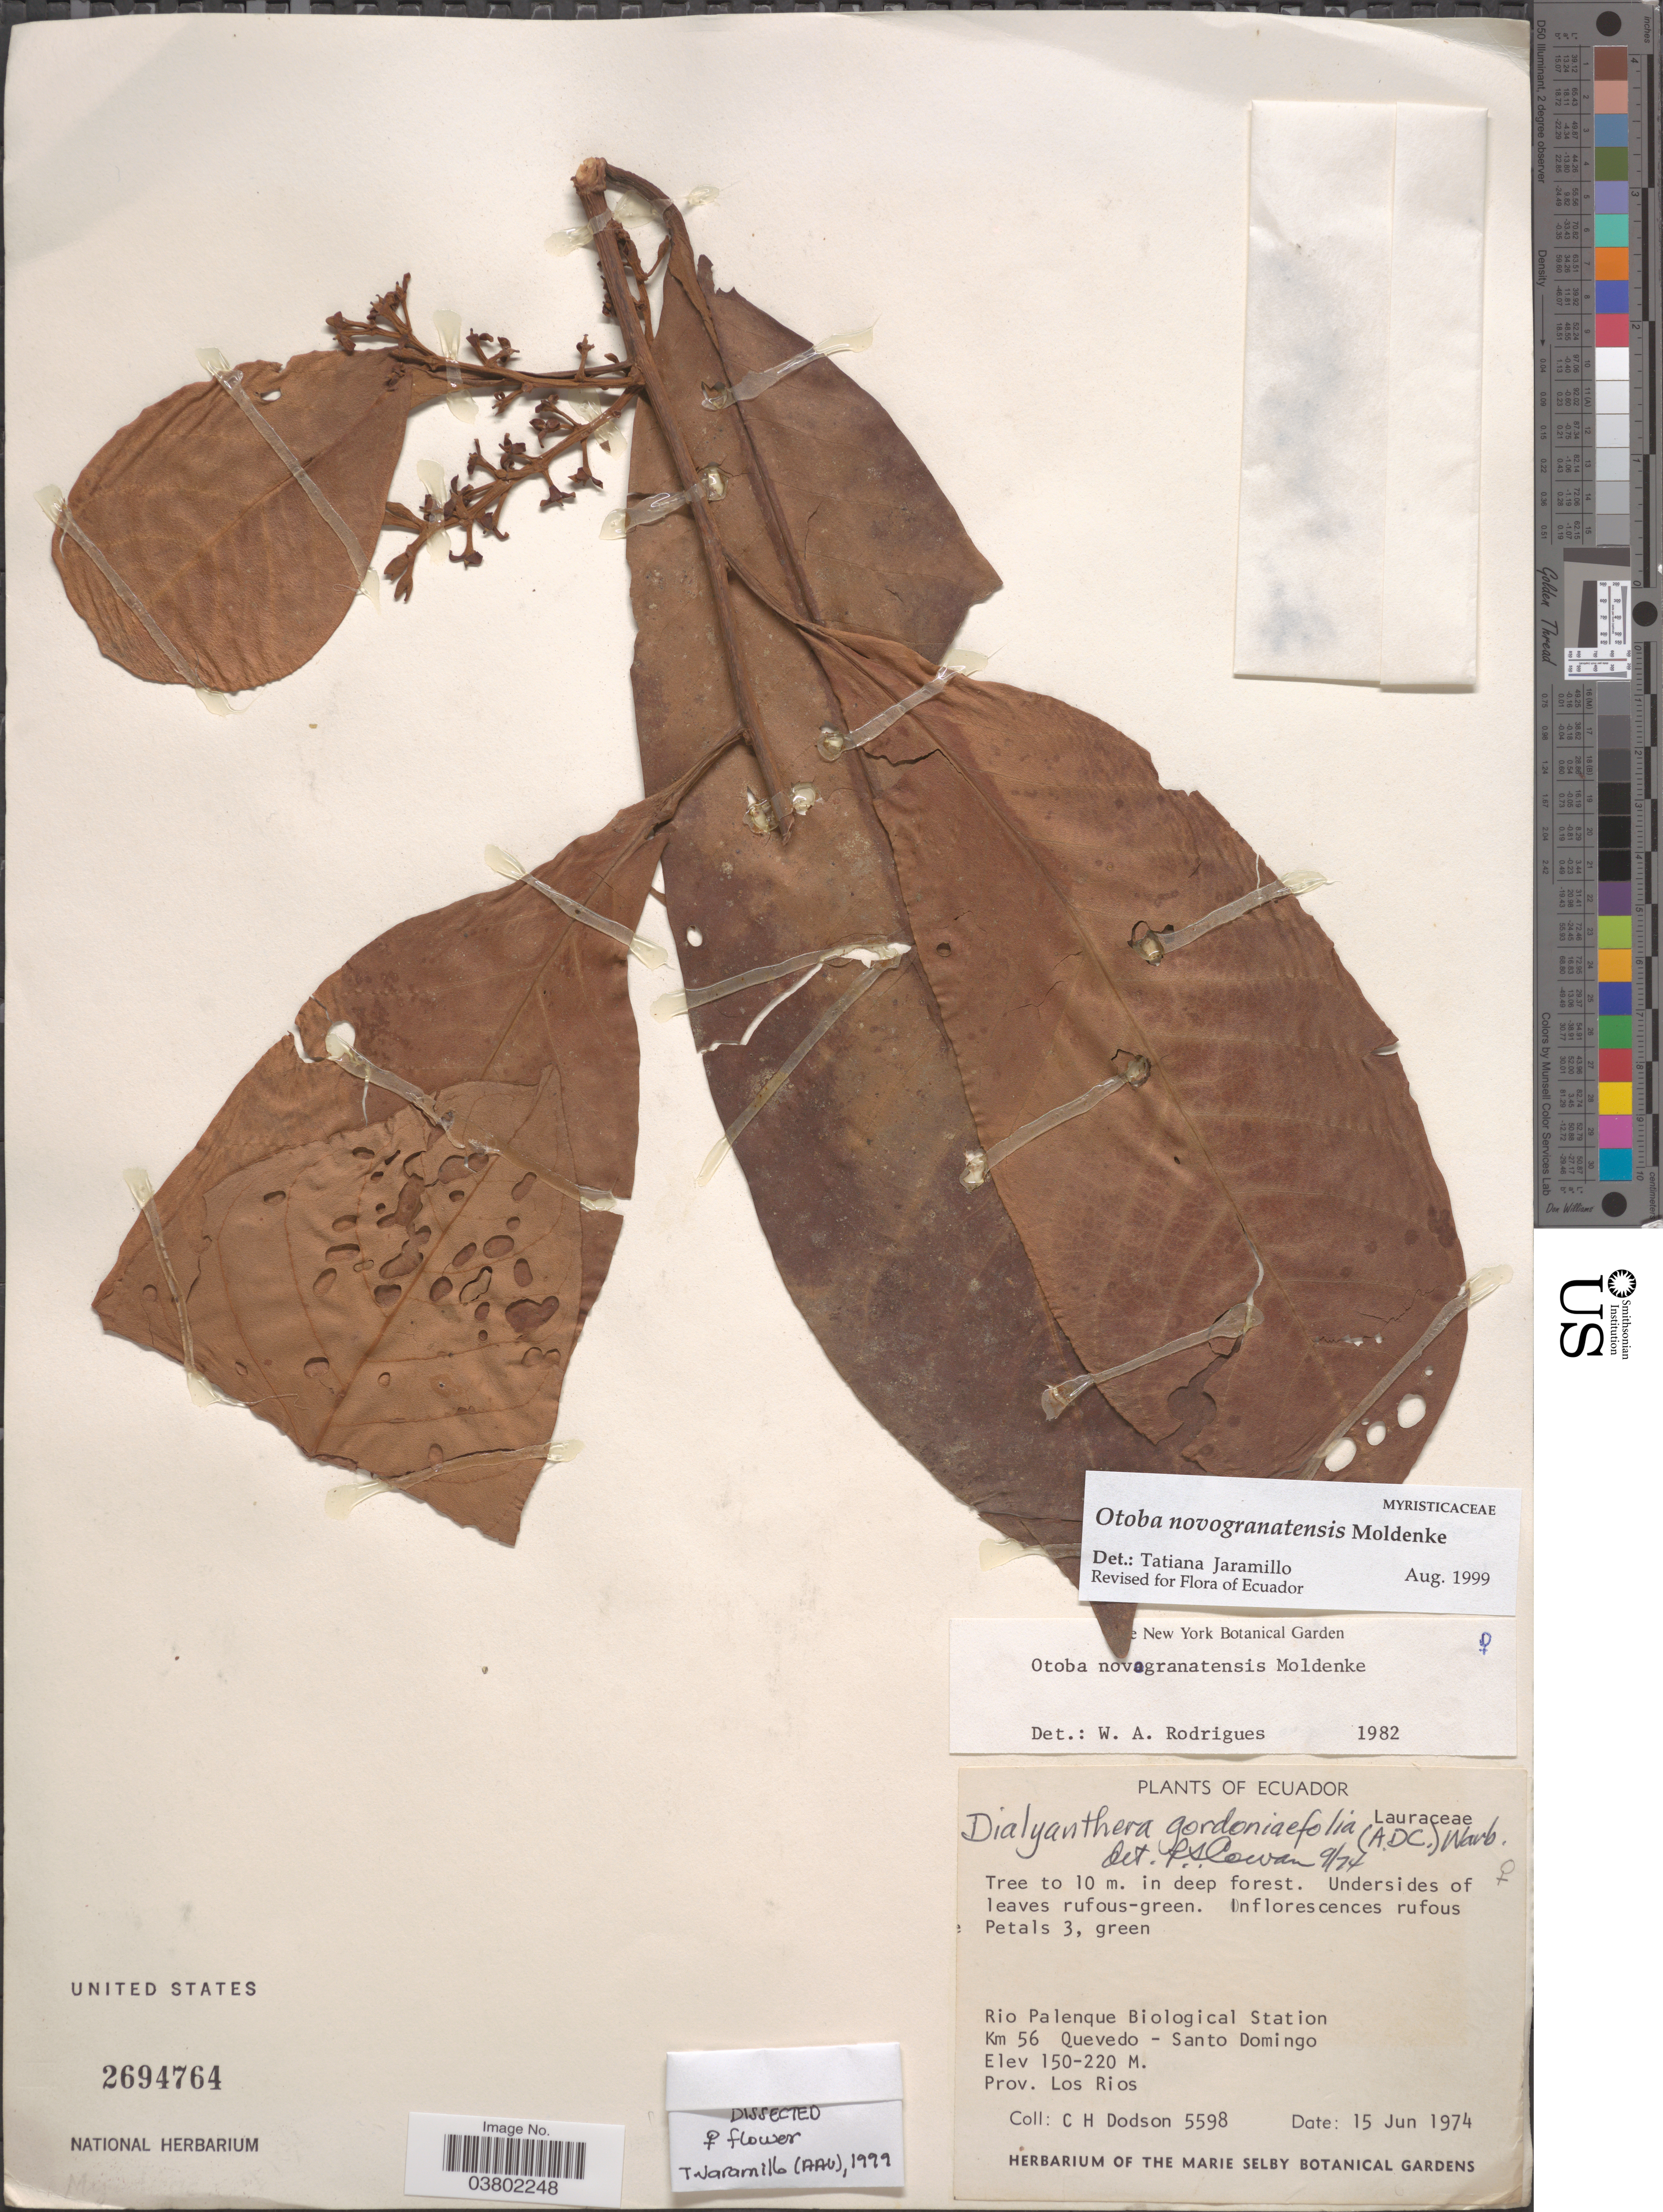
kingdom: Plantae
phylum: Tracheophyta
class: Magnoliopsida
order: Magnoliales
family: Myristicaceae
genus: Otoba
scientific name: Otoba novogranatensis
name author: Moldenke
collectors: C. H. Dodson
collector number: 5598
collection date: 1974-06-15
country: Ecuador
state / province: Los Ríos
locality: Rio Palenque Biological Station. Km 56 Quevedo - Santo Domingo.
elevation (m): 150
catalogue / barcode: US 2694764